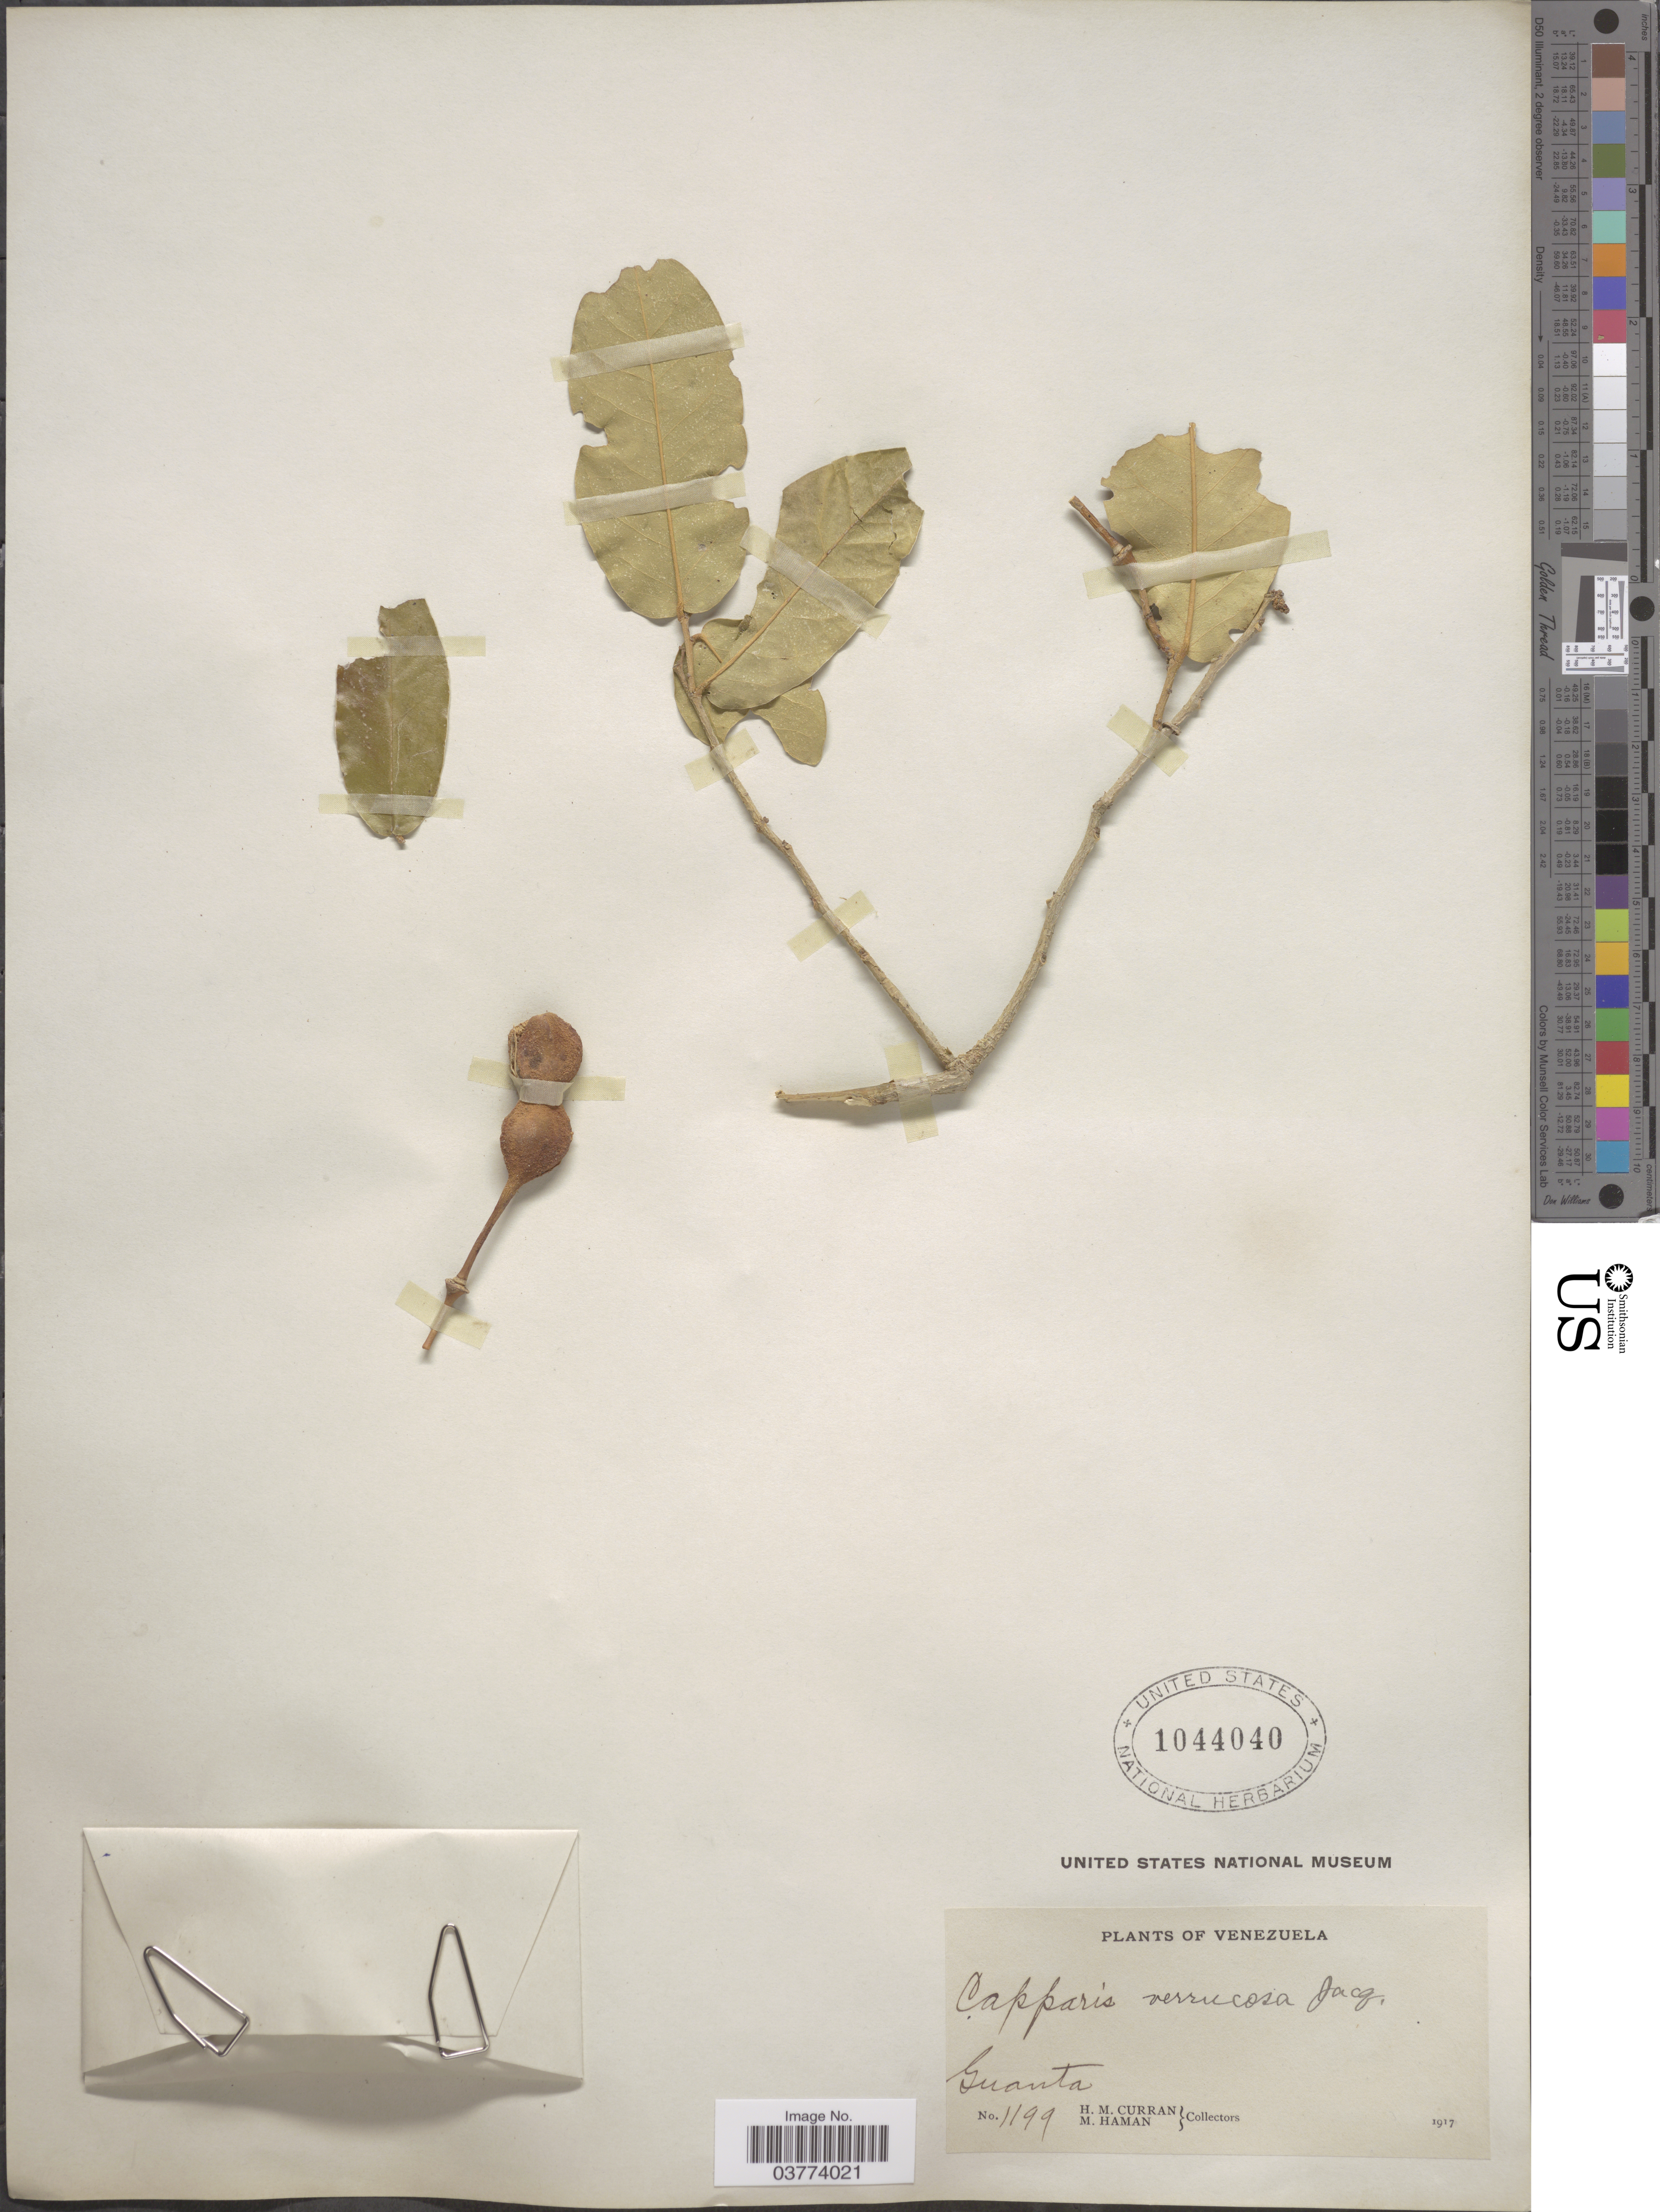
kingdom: Plantae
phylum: Tracheophyta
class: Magnoliopsida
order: Brassicales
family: Capparaceae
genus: Cynophalla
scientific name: Cynophalla verrucosa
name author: (Jacq.) J. Presl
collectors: H. M. Curran & M. Haman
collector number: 1199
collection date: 1917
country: Venezuela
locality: Guanta.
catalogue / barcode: US 1044040